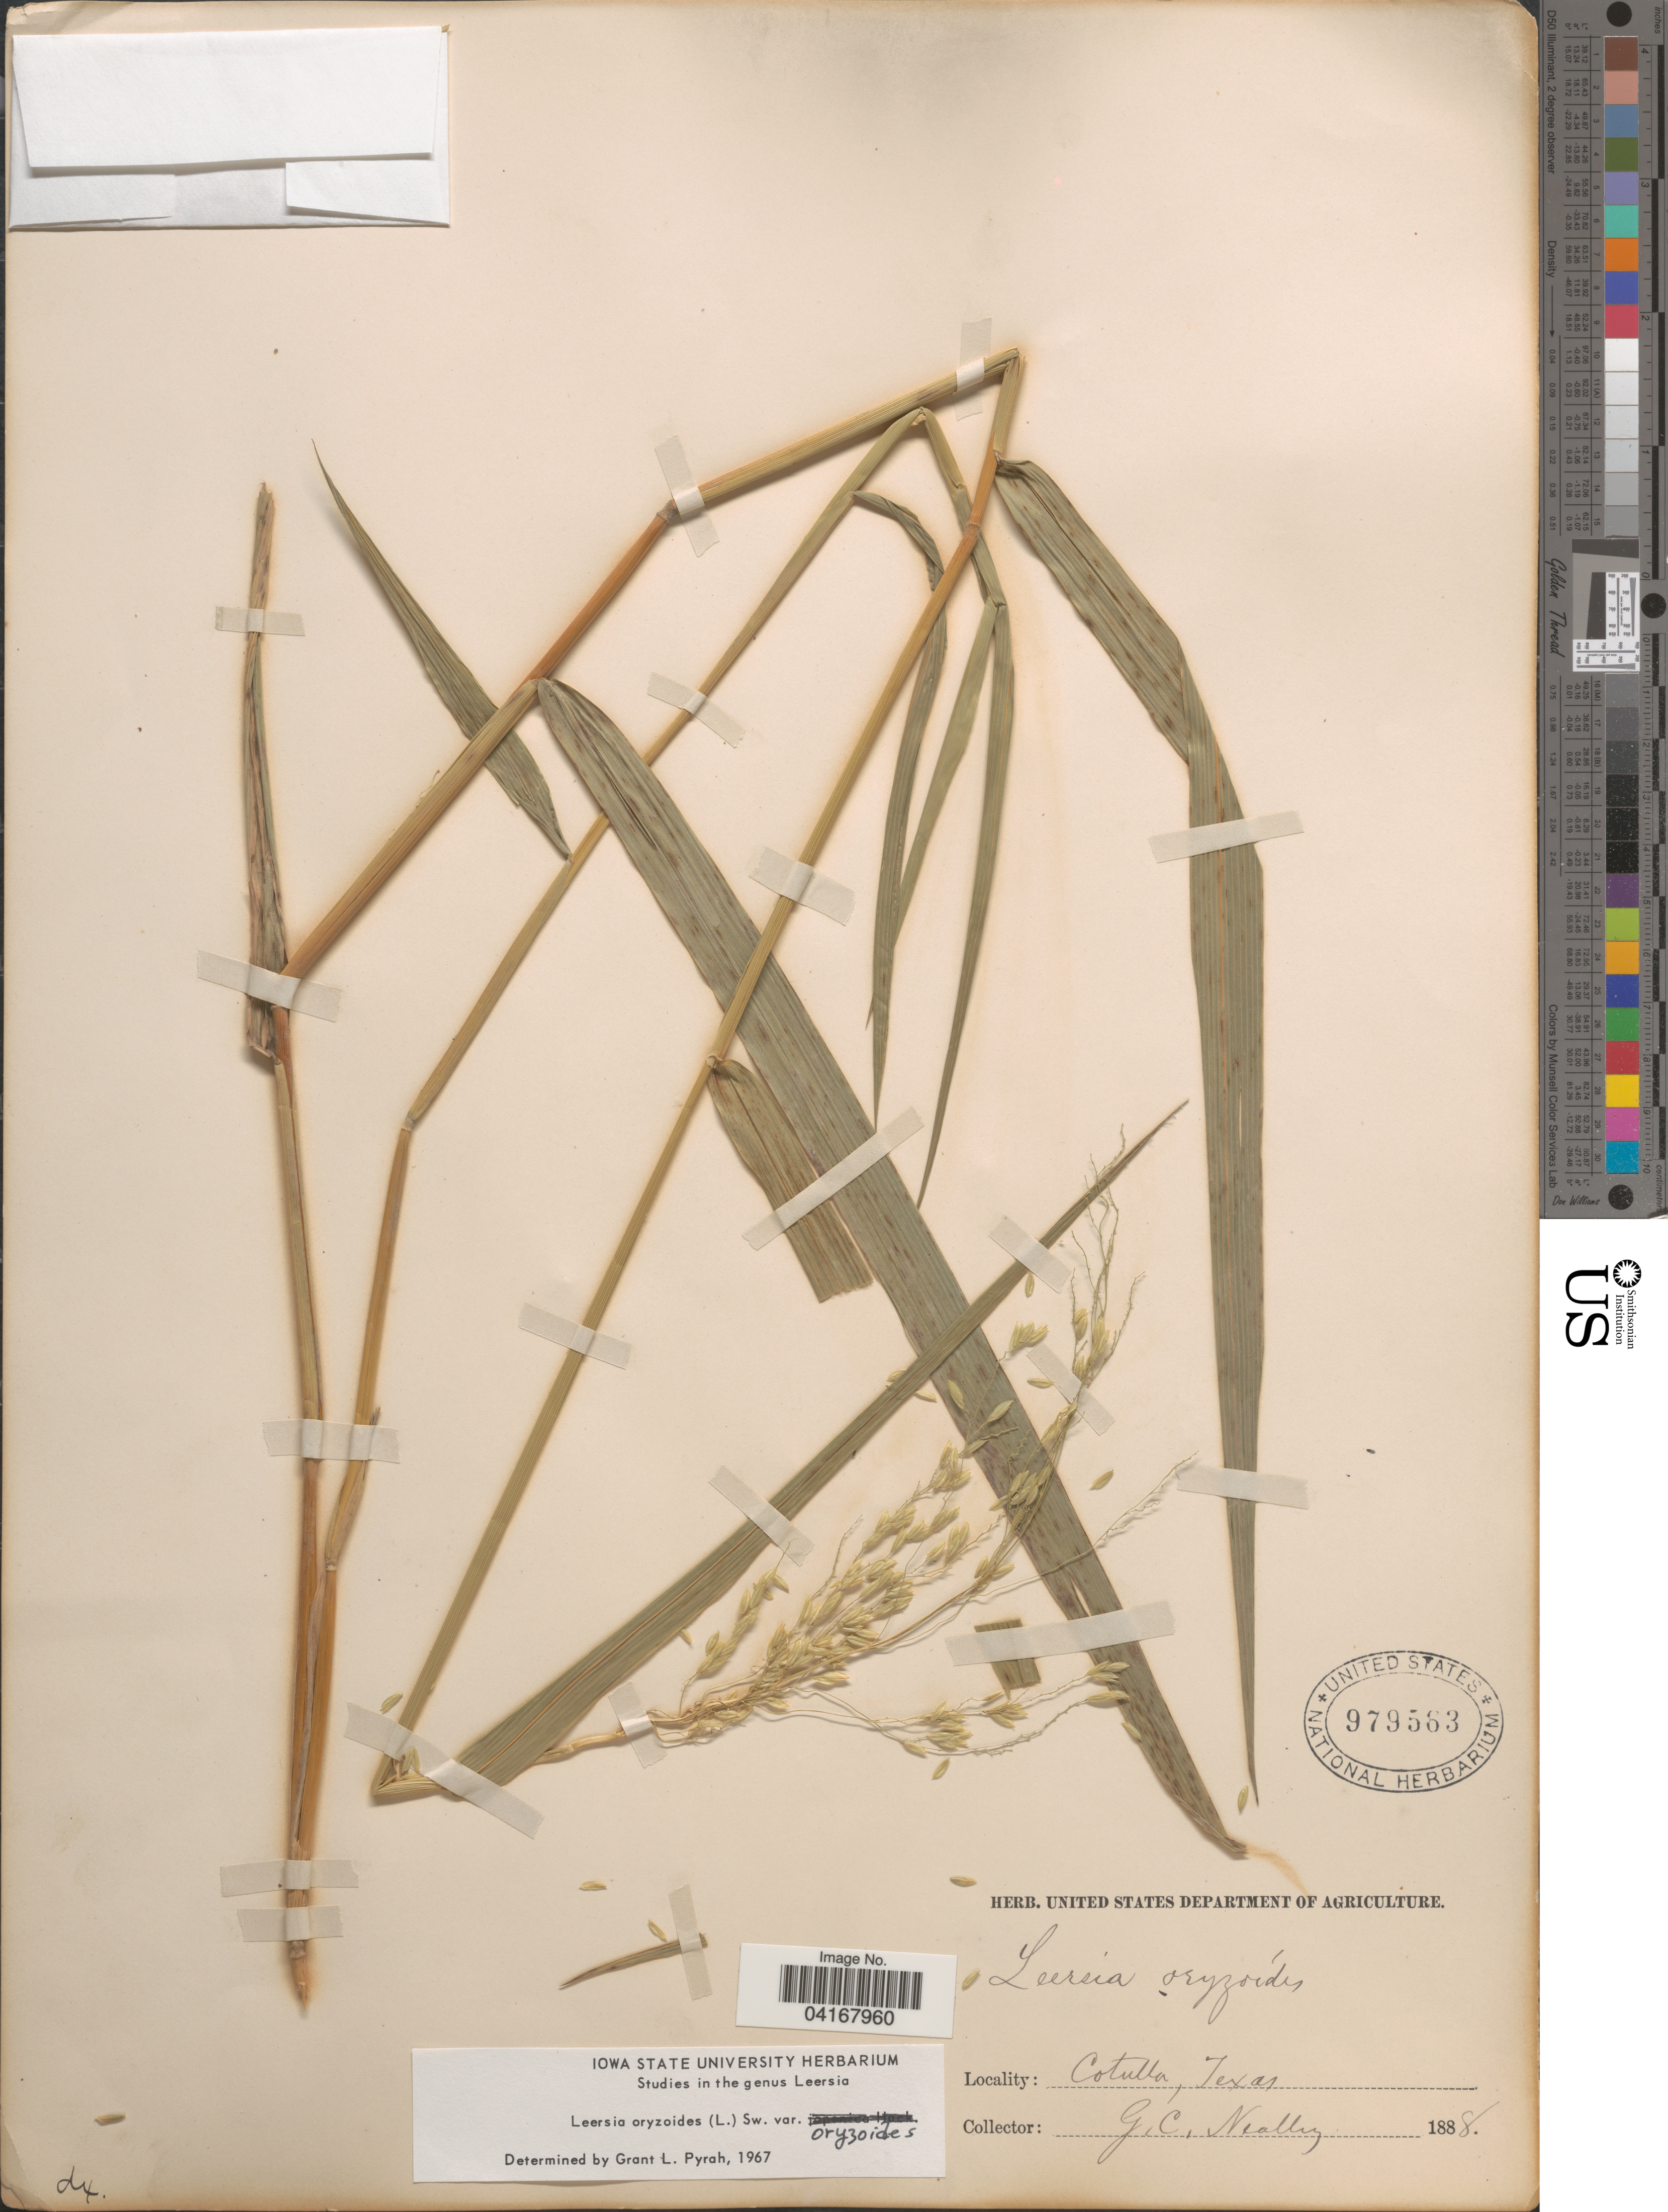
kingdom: Plantae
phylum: Tracheophyta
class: Liliopsida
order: Poales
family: Poaceae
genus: Leersia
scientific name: Leersia oryzoides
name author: (L.) Sw.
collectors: G. Neally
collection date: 1888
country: United States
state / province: Texas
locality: Cotulla.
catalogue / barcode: US 979563